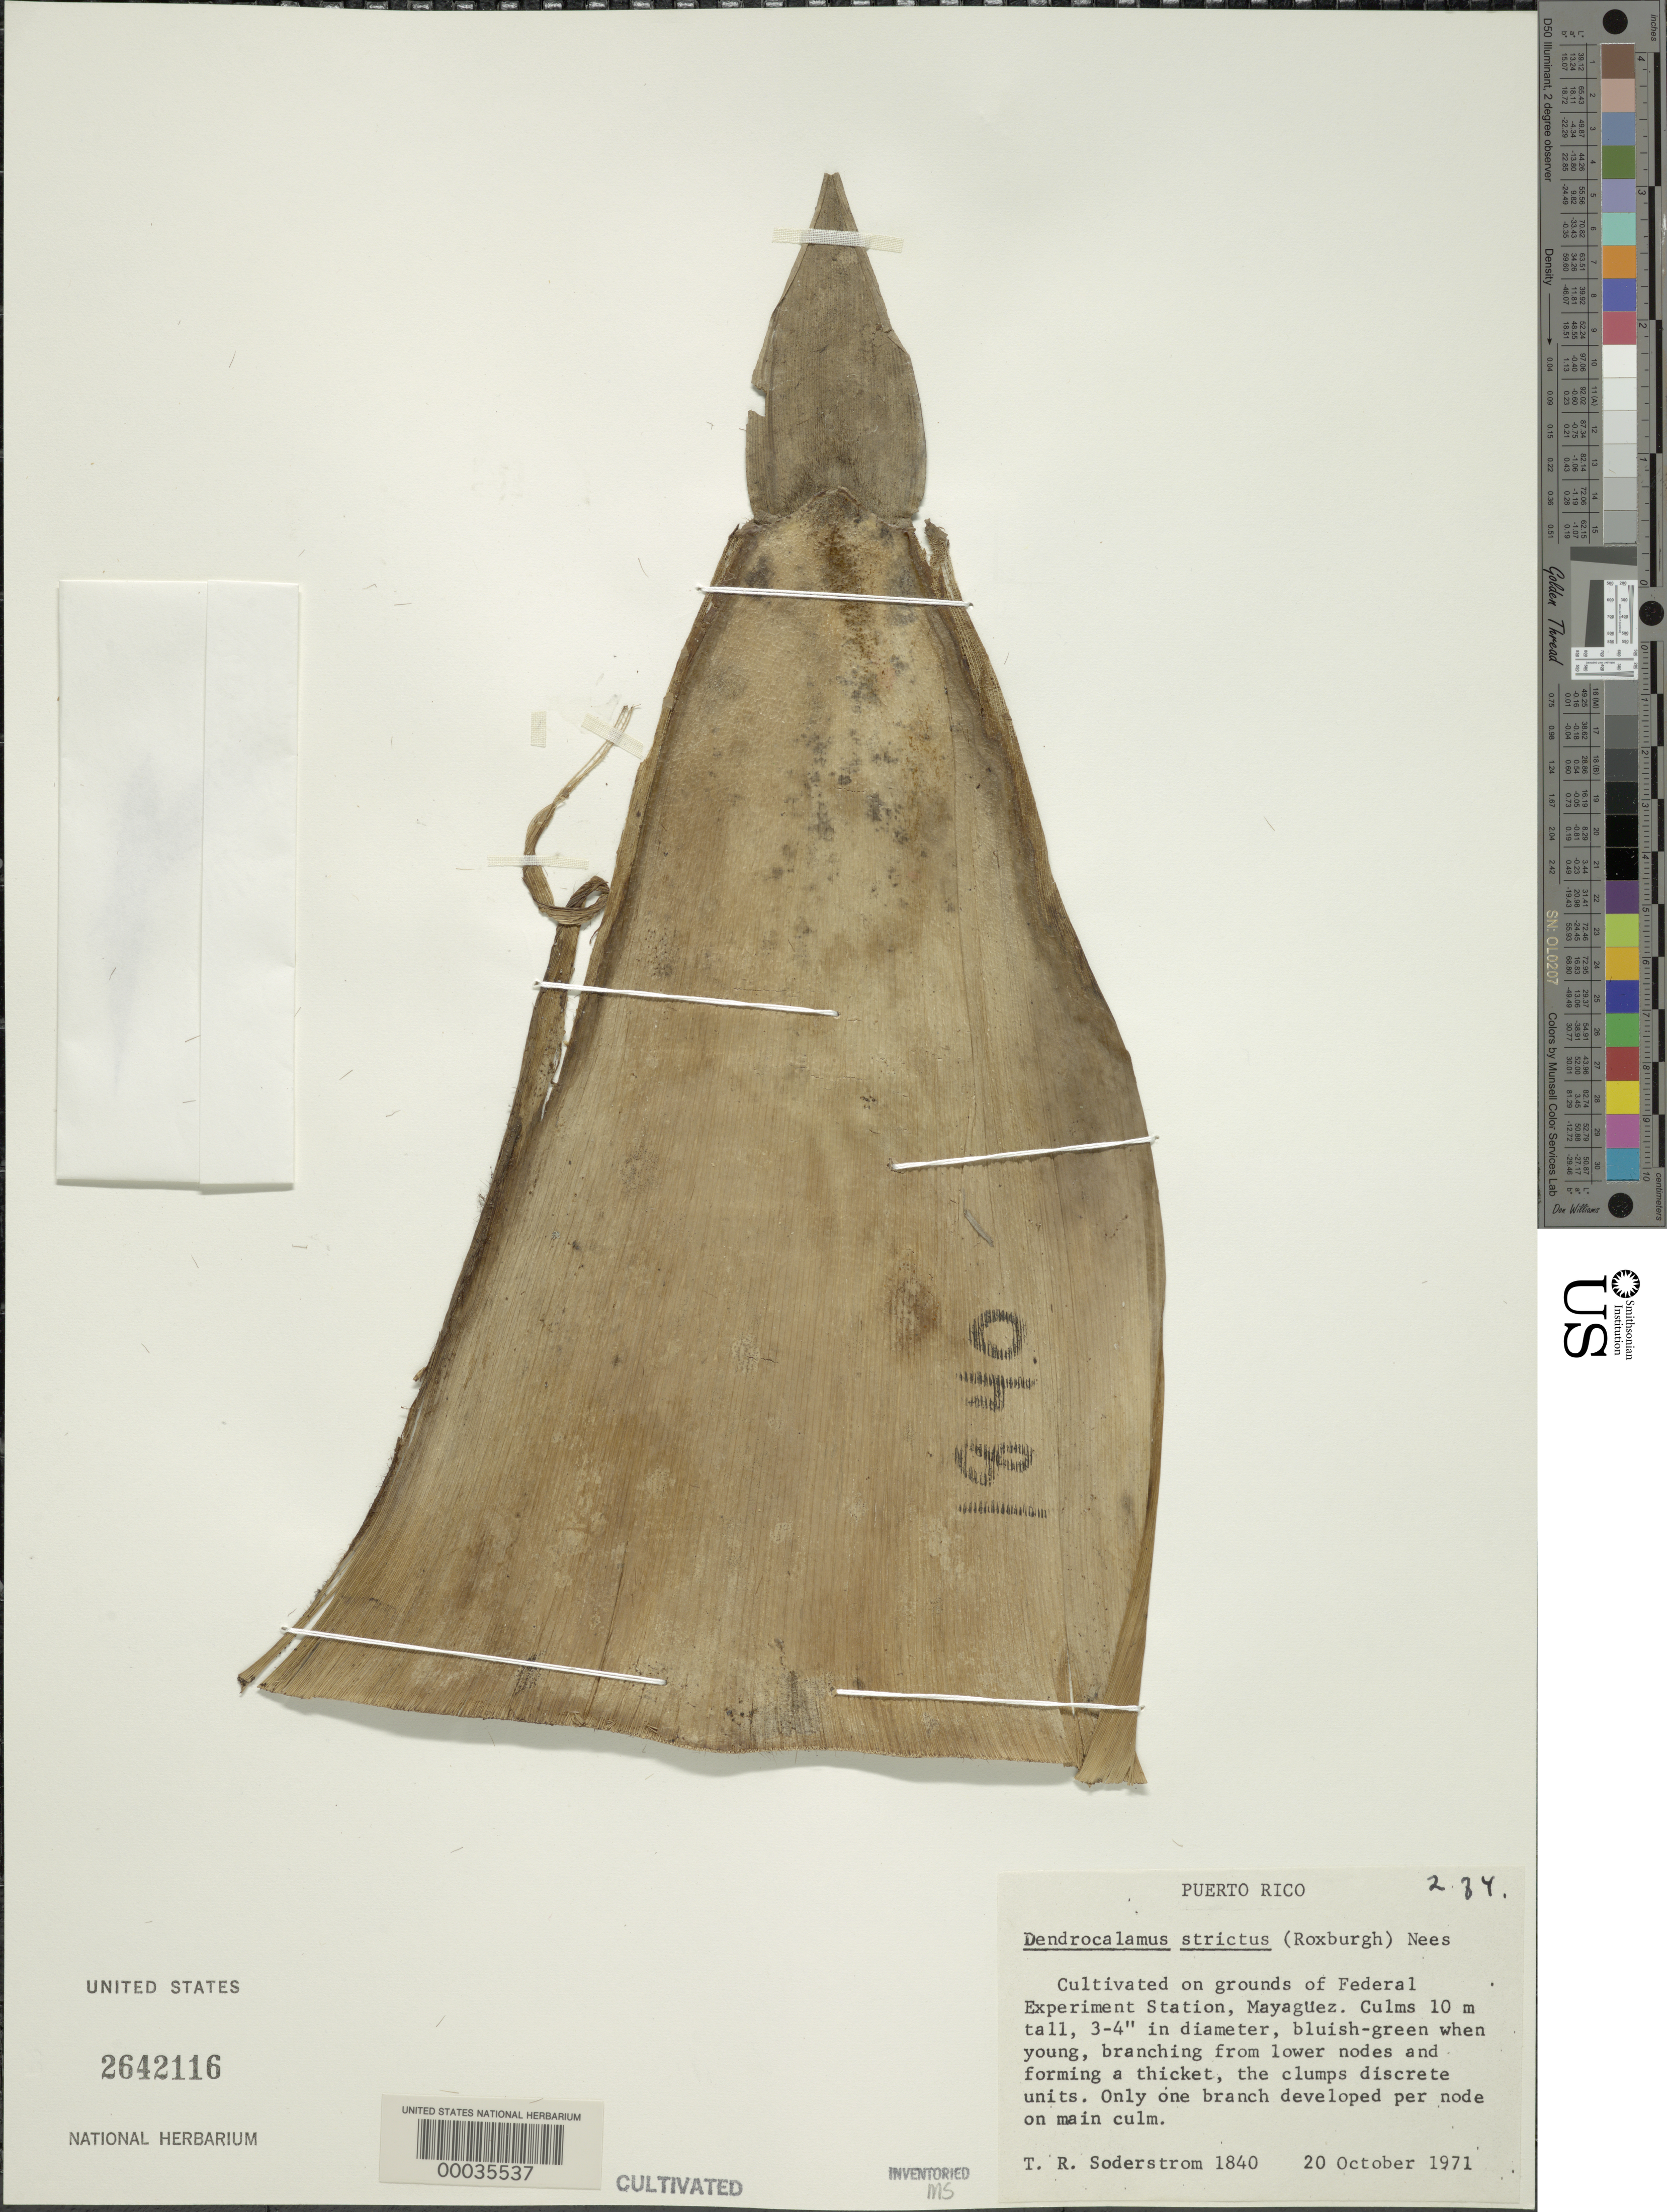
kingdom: Plantae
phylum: Tracheophyta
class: Liliopsida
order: Poales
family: Poaceae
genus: Dendrocalamus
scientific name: Dendrocalamus strictus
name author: (Roxb.) Nees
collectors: T. R. Soderstrom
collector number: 1840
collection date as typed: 20 Oct 1971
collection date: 1971-10-20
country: Puerto Rico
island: Greater Antilles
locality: Federal Experimental Station-Mayaguez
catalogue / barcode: US 2642116